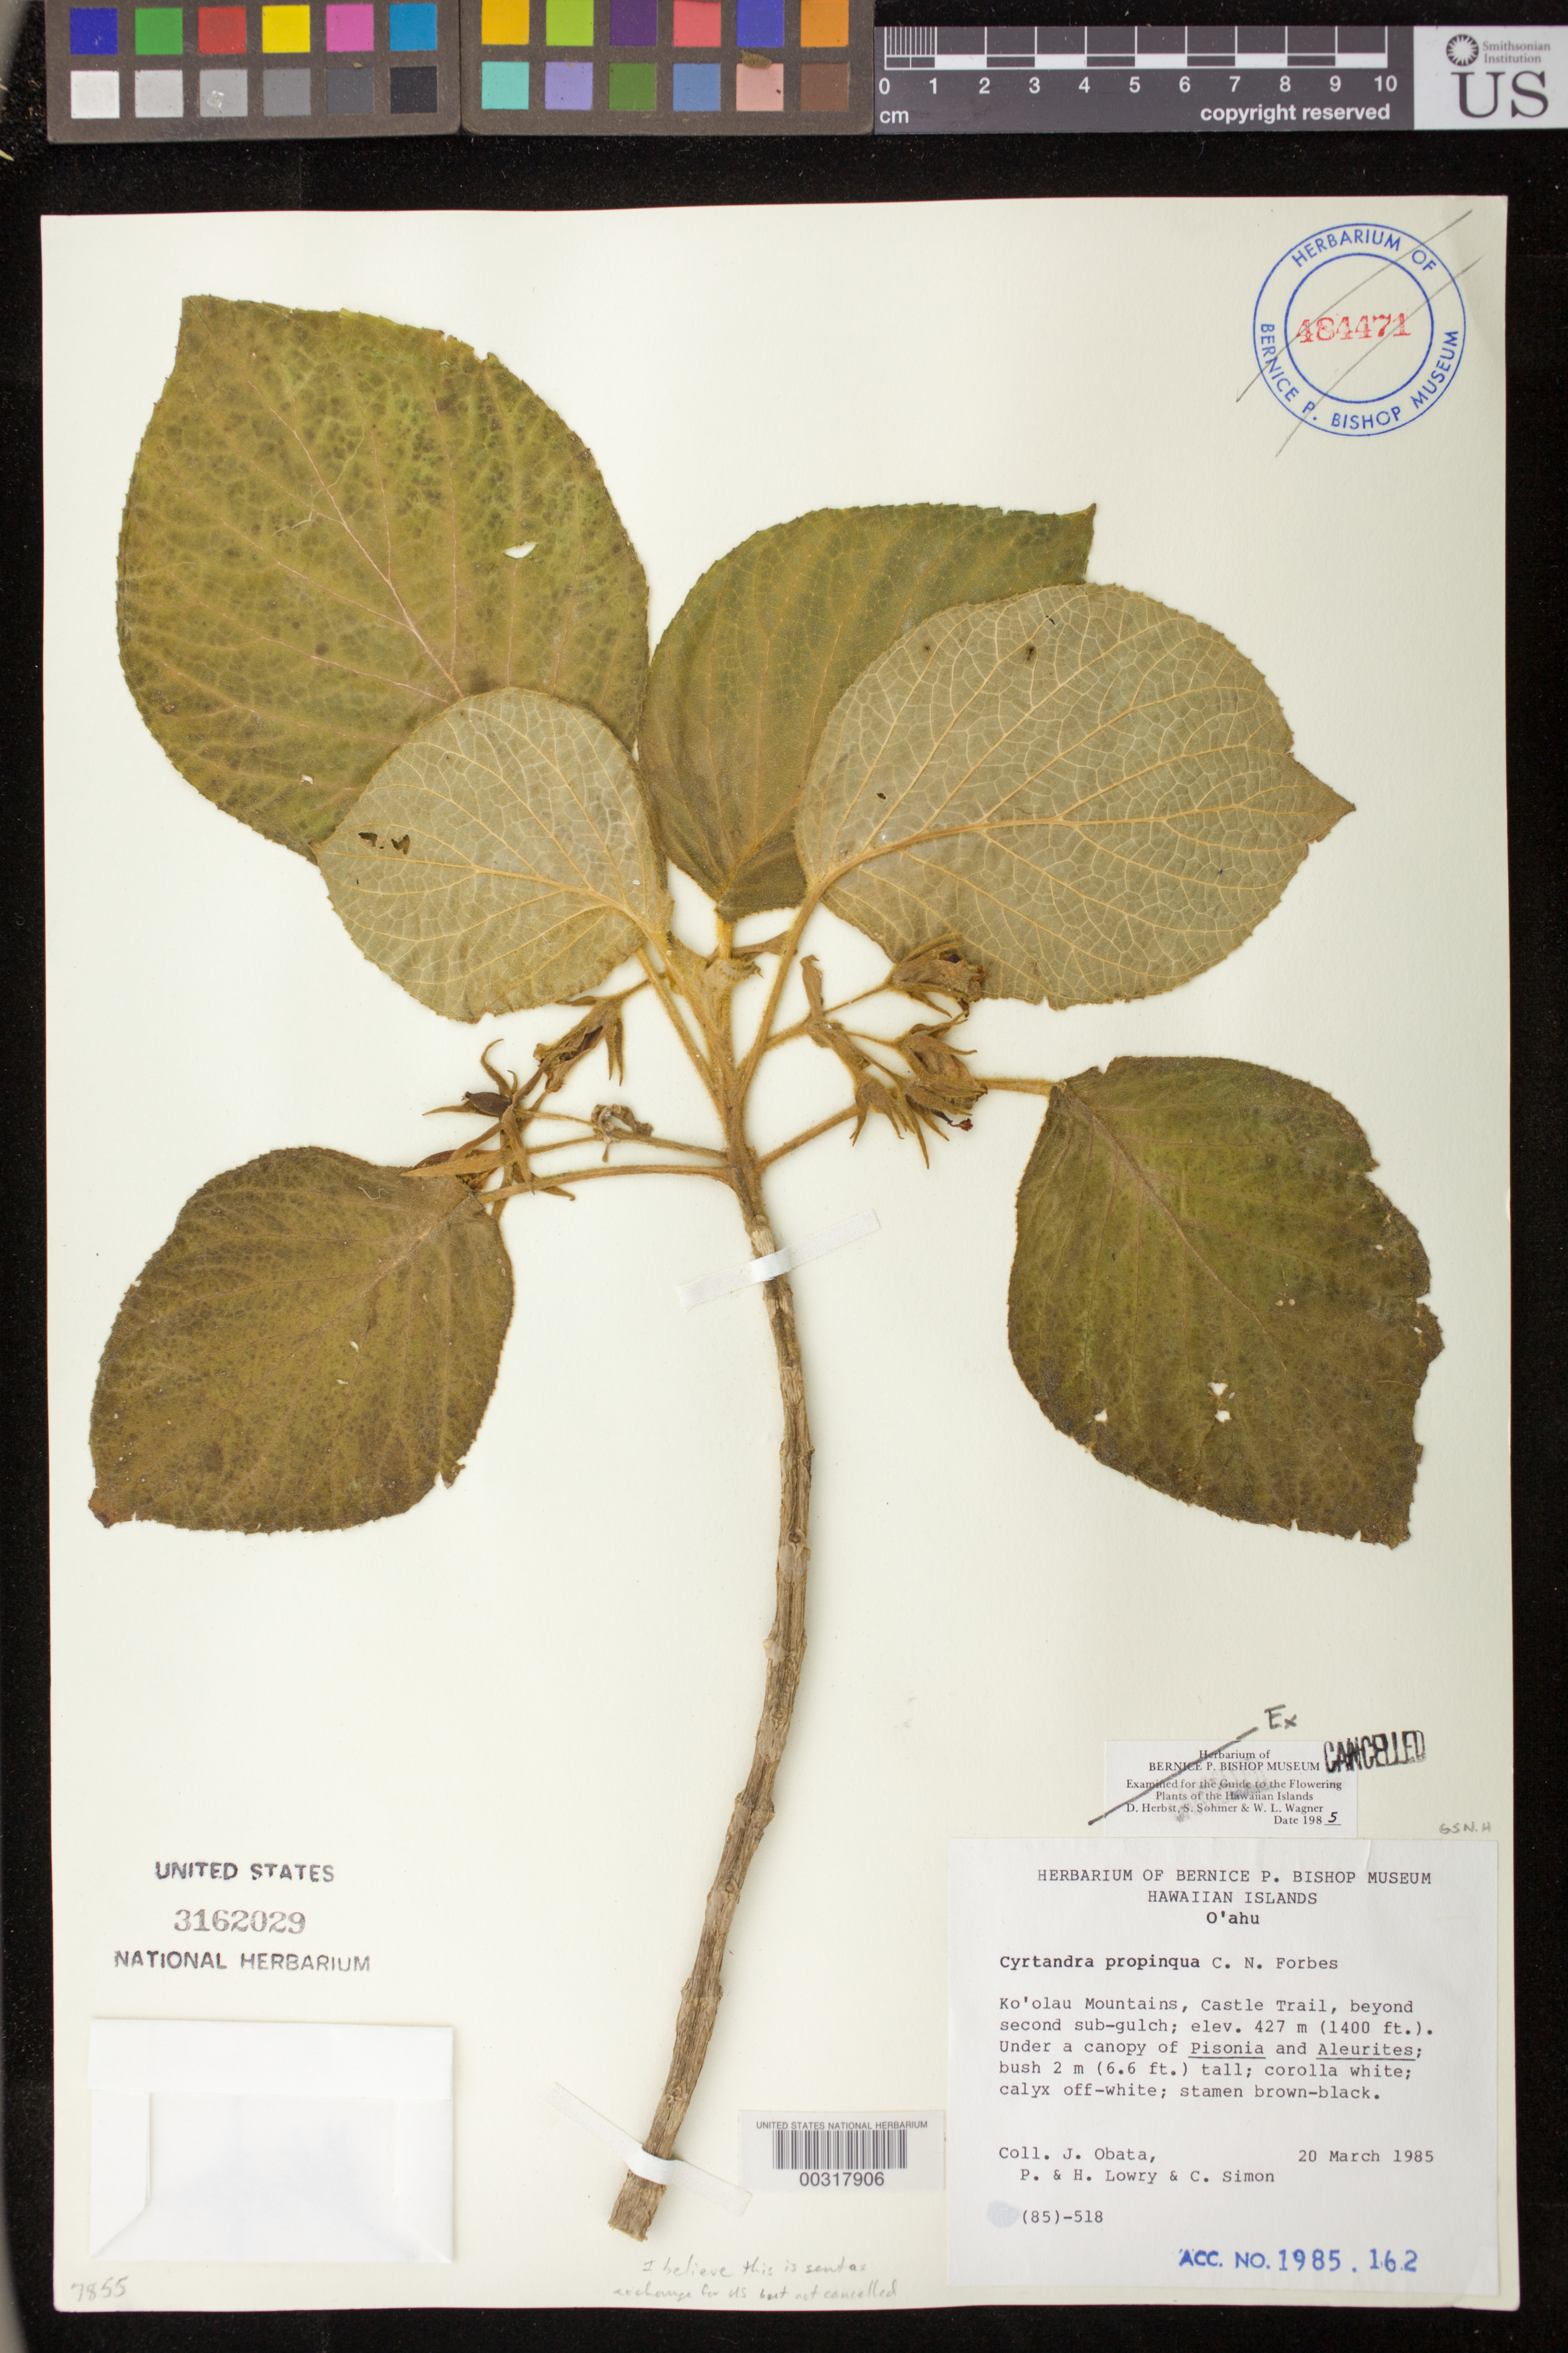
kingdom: Plantae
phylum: Tracheophyta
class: Magnoliopsida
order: Lamiales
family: Gesneriaceae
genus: Cyrtandra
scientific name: Cyrtandra propinqua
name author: C.N. Forbes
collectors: J. Obata, P. P. Lowry, H. Lowry & C. Simon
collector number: (85)-518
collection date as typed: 20 Mar 1985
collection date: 1985-03-20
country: United States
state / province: Hawaii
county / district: Honolulu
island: Oahu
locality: Ko'olau mountains, castle trail, beyond second sub-gulch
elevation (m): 427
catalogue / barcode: US 3162029